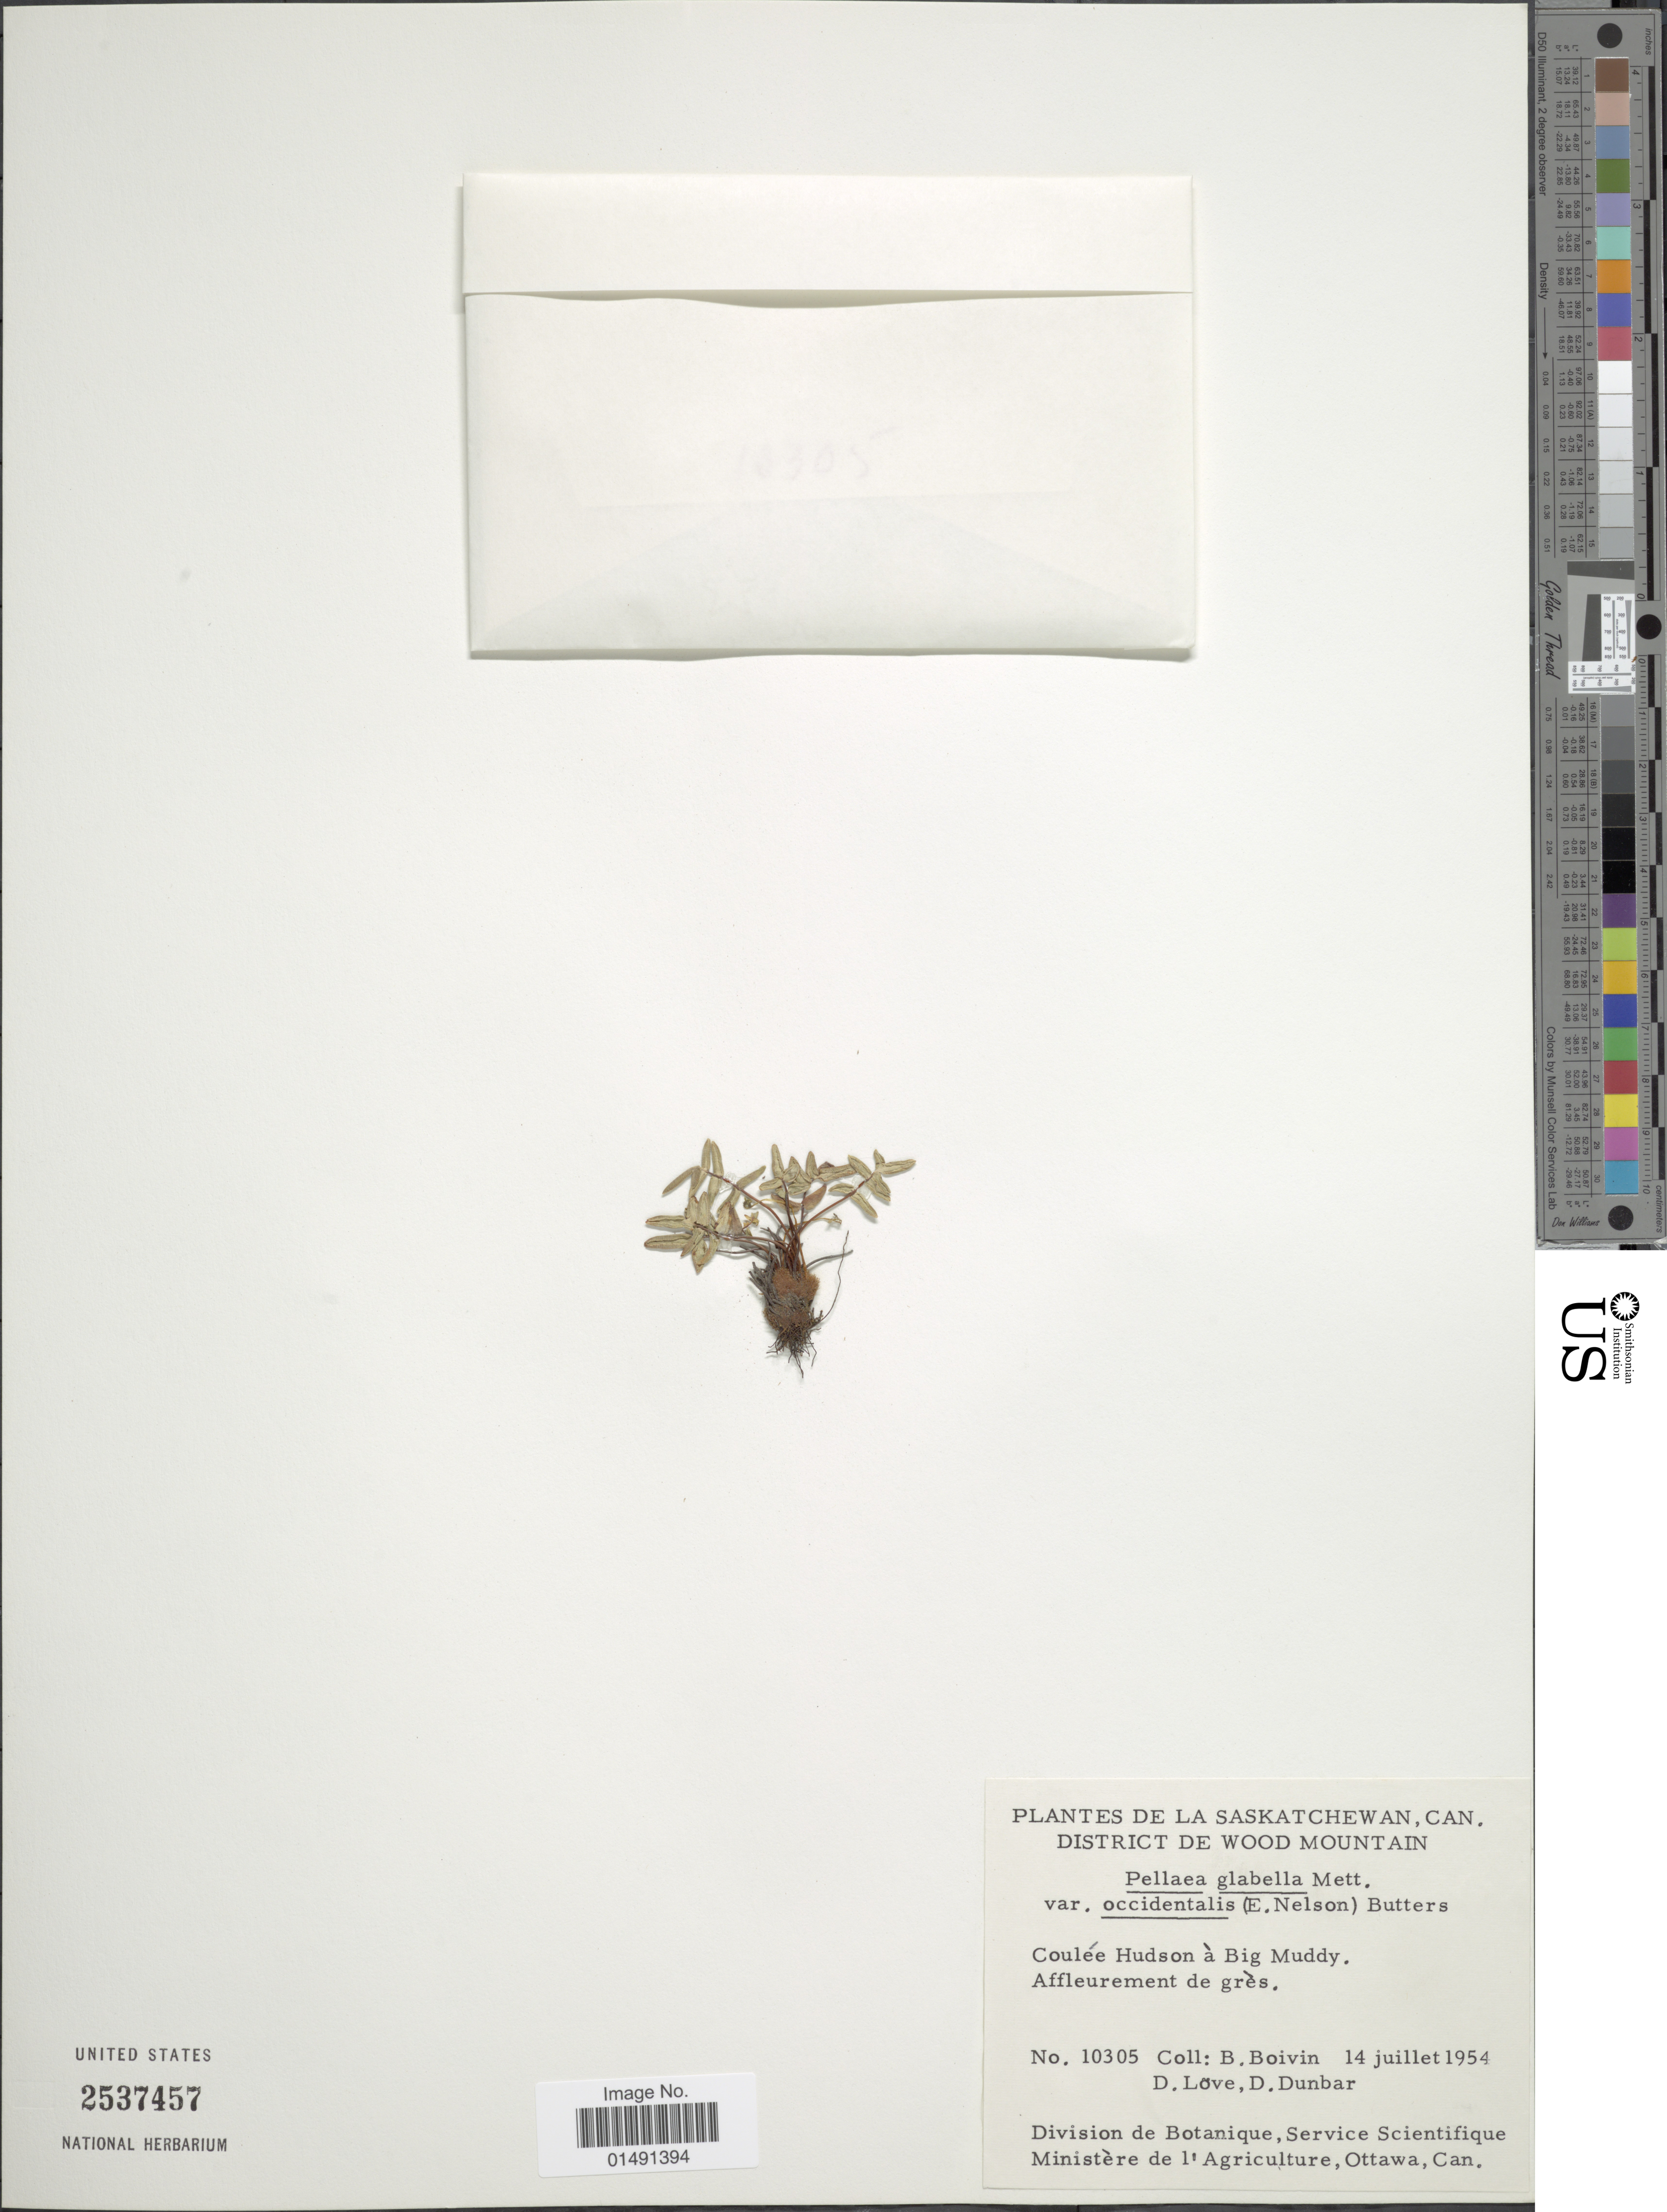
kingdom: Plantae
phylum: Tracheophyta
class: Polypodiopsida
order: Polypodiales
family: Pteridaceae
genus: Pellaea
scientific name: Pellaea glabella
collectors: J. R. B. Boivin, D. Löve & D. Dunbar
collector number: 10305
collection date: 1954-07-14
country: Canada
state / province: Saskatchewan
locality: District de Wood Mountain, Coulée Hudson à Big muddy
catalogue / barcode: US 2537457